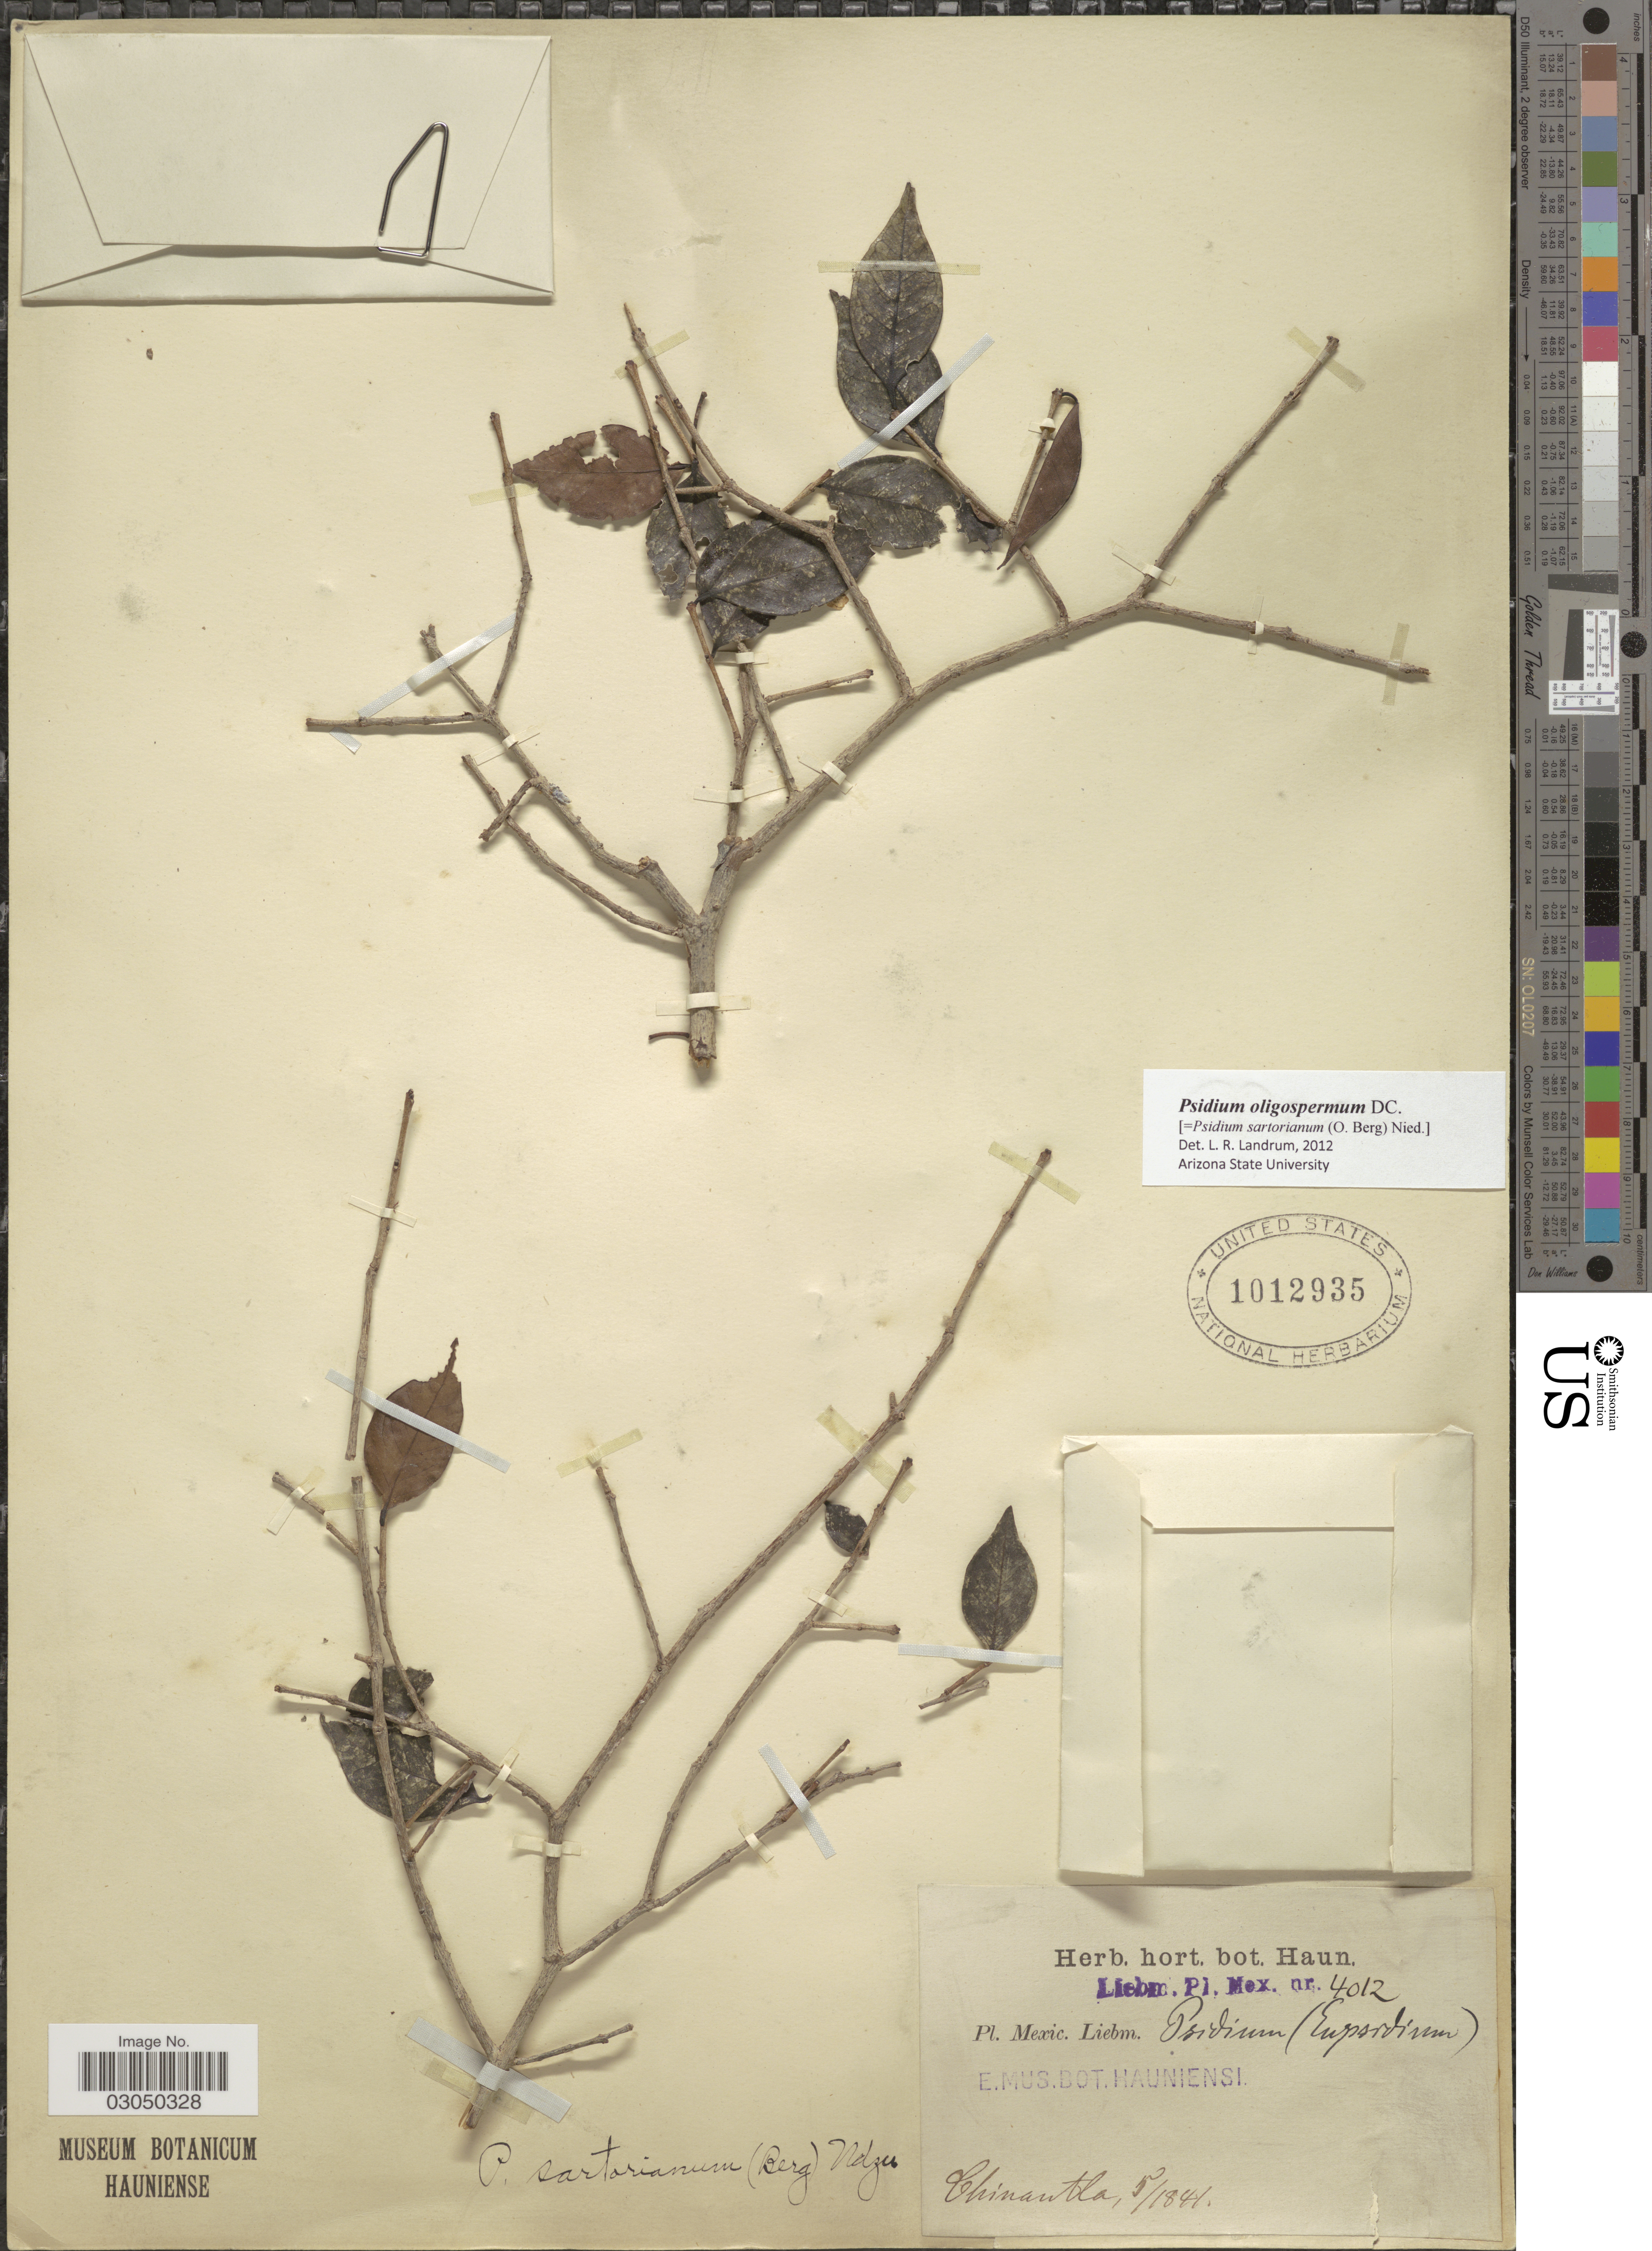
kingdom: Plantae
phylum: Tracheophyta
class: Magnoliopsida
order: Myrtales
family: Myrtaceae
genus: Psidium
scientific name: Psidium oligospermum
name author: Mart. ex DC.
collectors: Liebmann, --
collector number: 4012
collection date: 1841-05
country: Mexico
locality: Chinantla.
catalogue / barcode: US 1012935